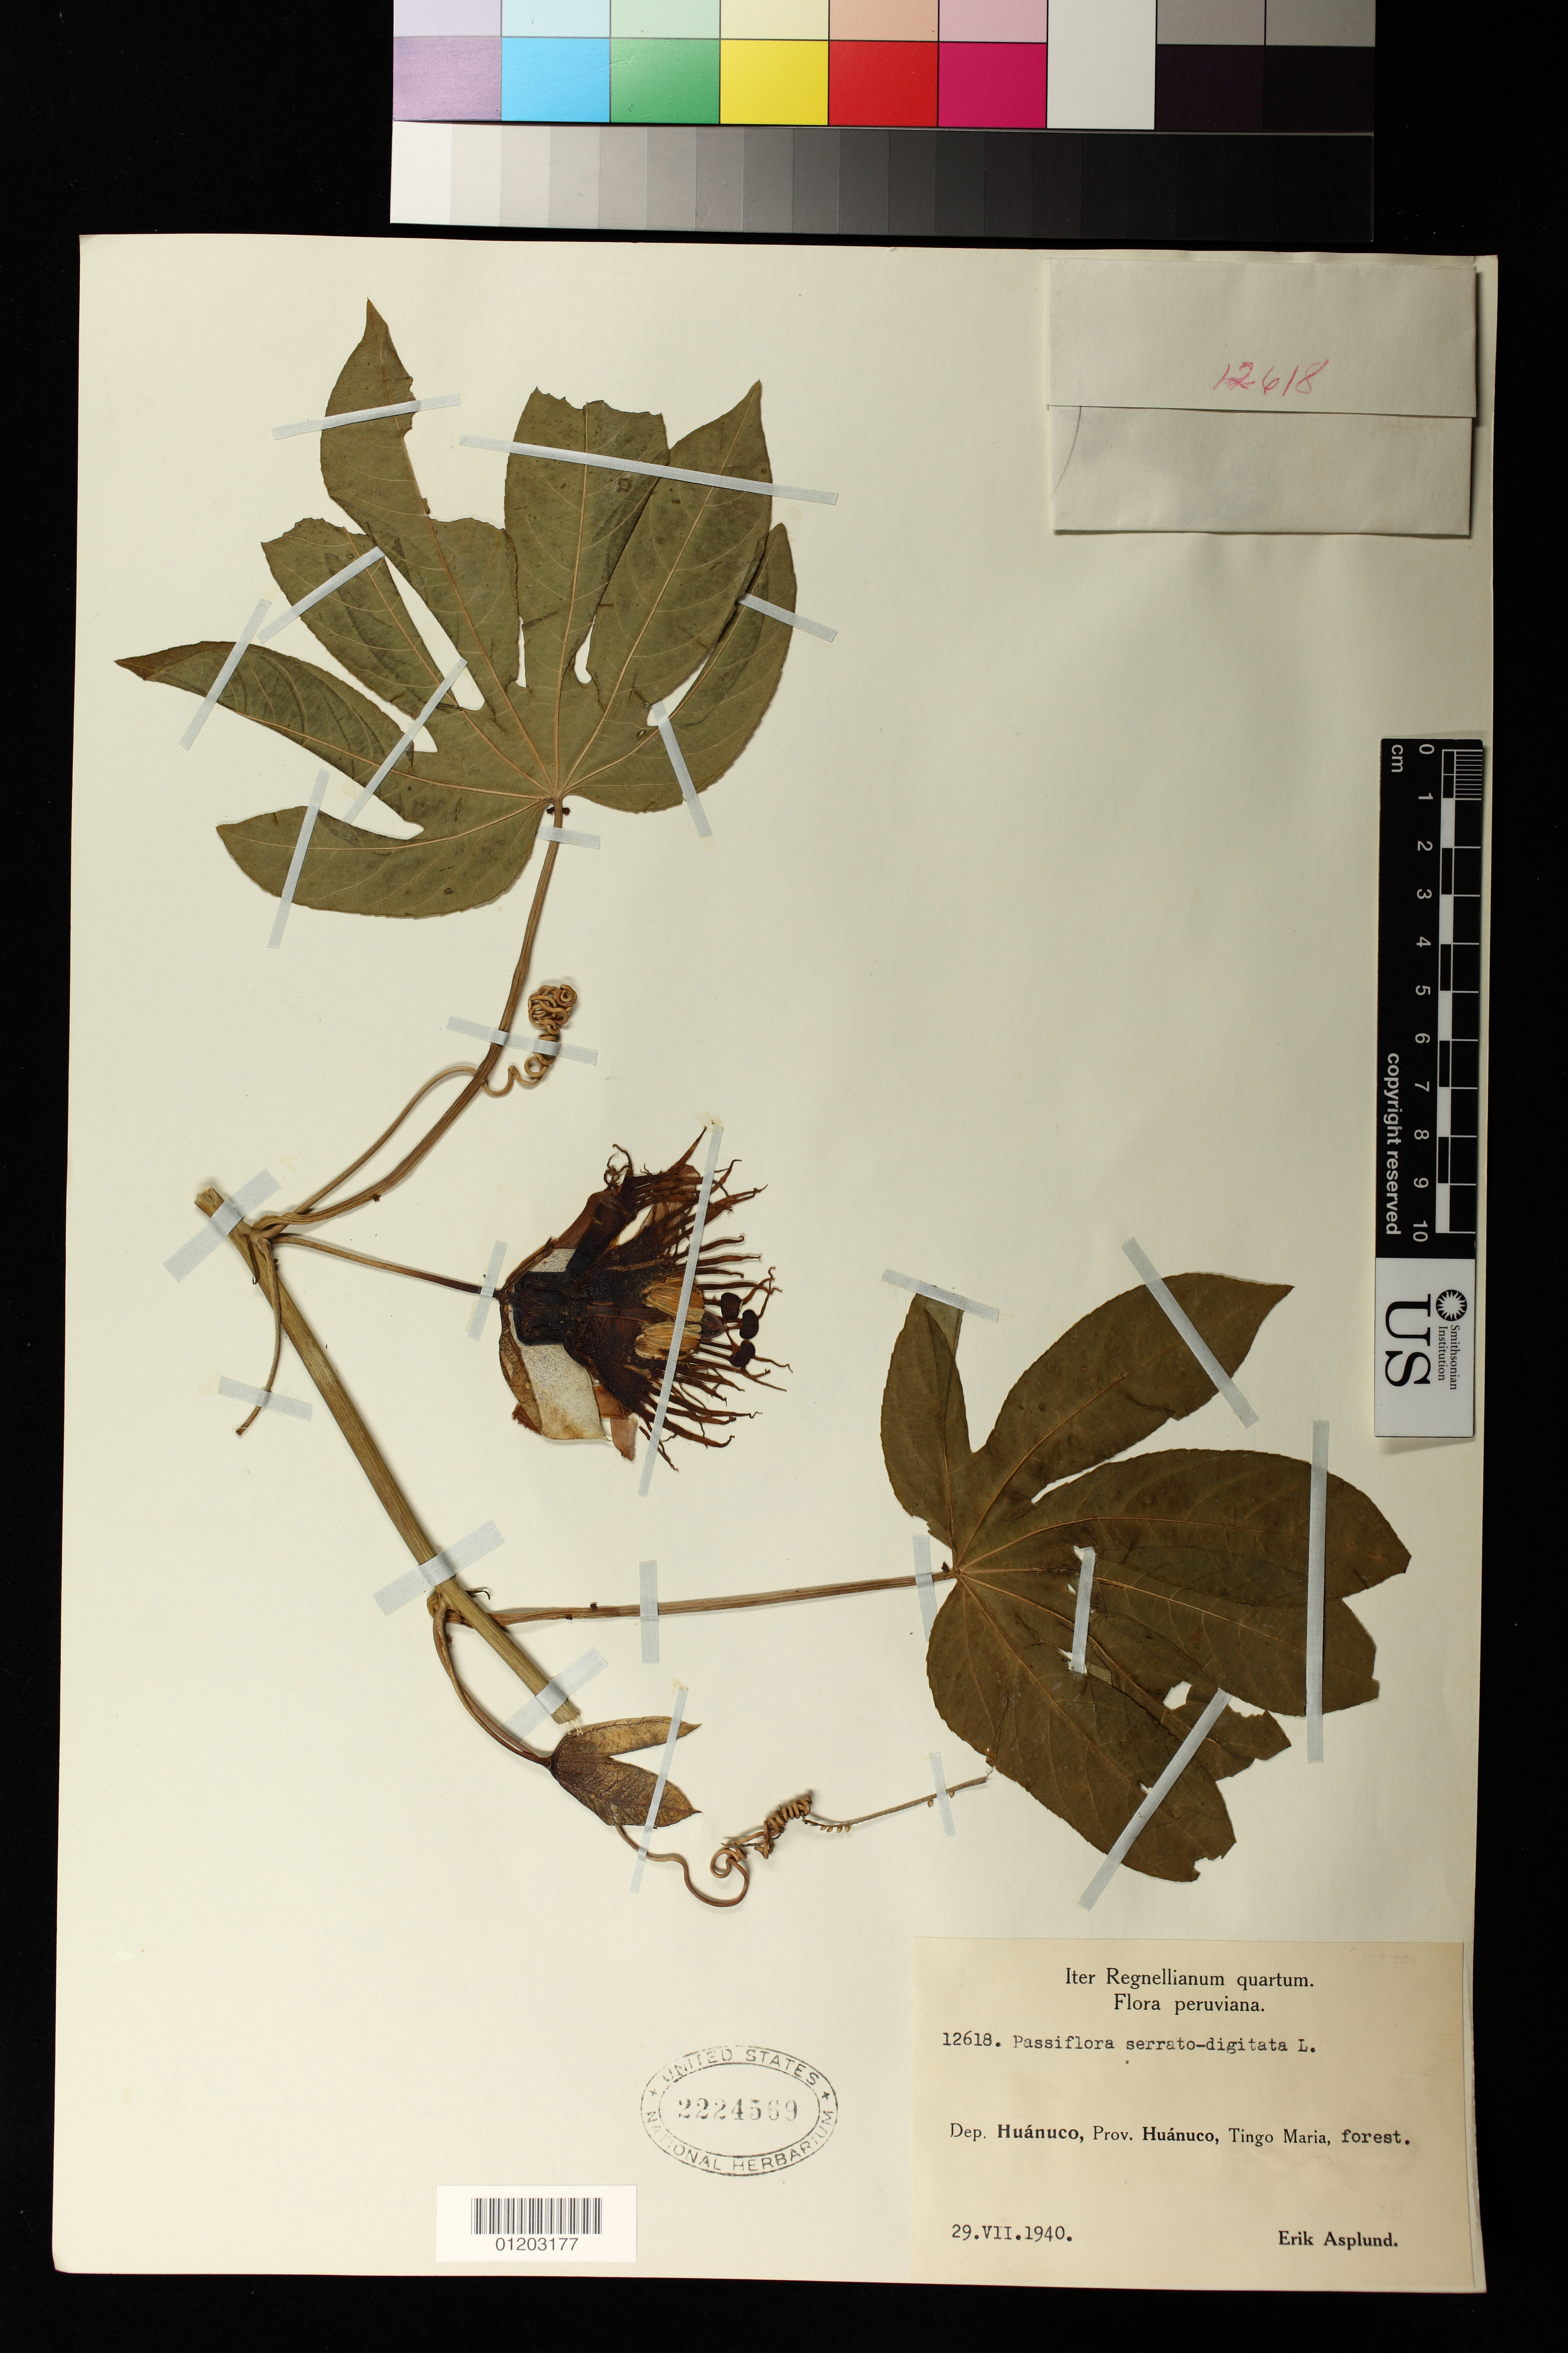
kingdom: Plantae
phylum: Tracheophyta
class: Magnoliopsida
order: Malpighiales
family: Passifloraceae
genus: Passiflora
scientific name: Passiflora serratodigitata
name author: L.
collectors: E. Asplund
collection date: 1940-07-29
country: Peru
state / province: Huánuco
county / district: Huánuco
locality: Tingo Maria, forest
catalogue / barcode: US 2224569